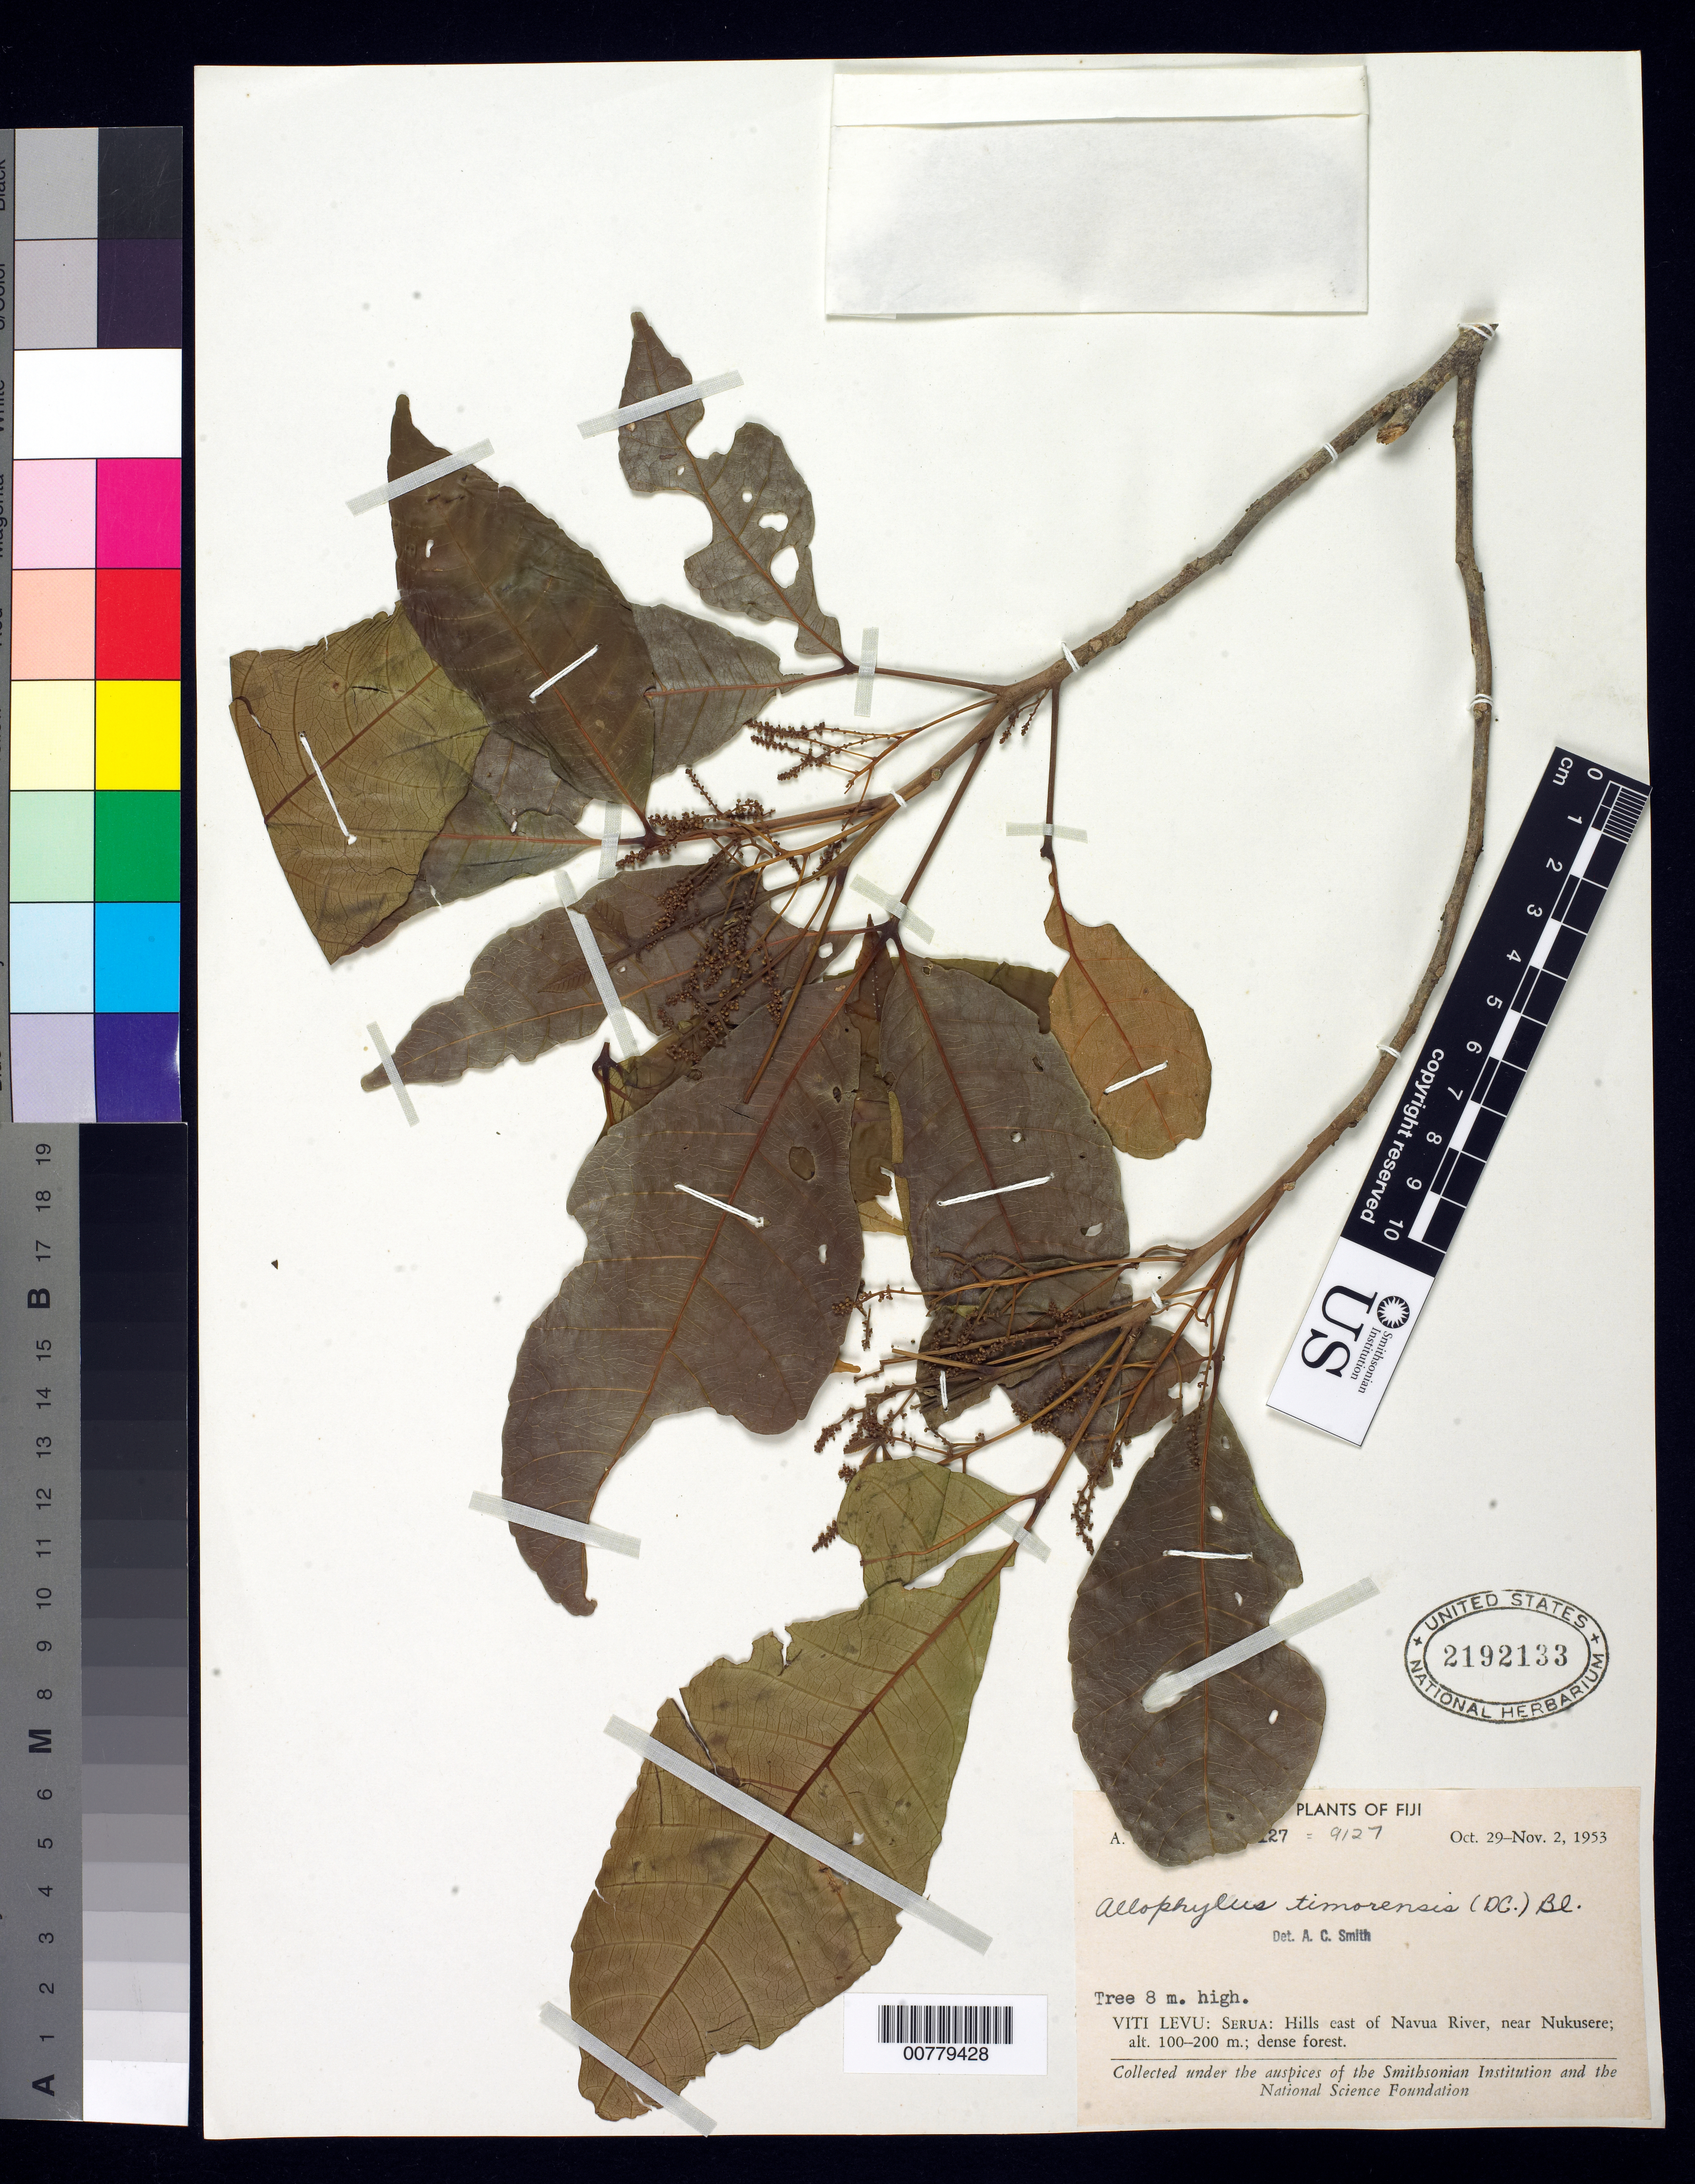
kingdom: Plantae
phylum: Tracheophyta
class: Magnoliopsida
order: Sapindales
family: Sapindaceae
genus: Allophylus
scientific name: Allophylus timorensis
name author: (DC.) Blume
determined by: Smith, A. C.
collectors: A. C. Smith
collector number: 9127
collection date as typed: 29 Oct 1953 to 02 Nov 1953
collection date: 1953-10-29/1953-11-02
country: Fiji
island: Viti Levu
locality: Viti Levu: Serua; hills east of Navua River, near Nukusere.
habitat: Dense forest.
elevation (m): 100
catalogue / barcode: US 2192133